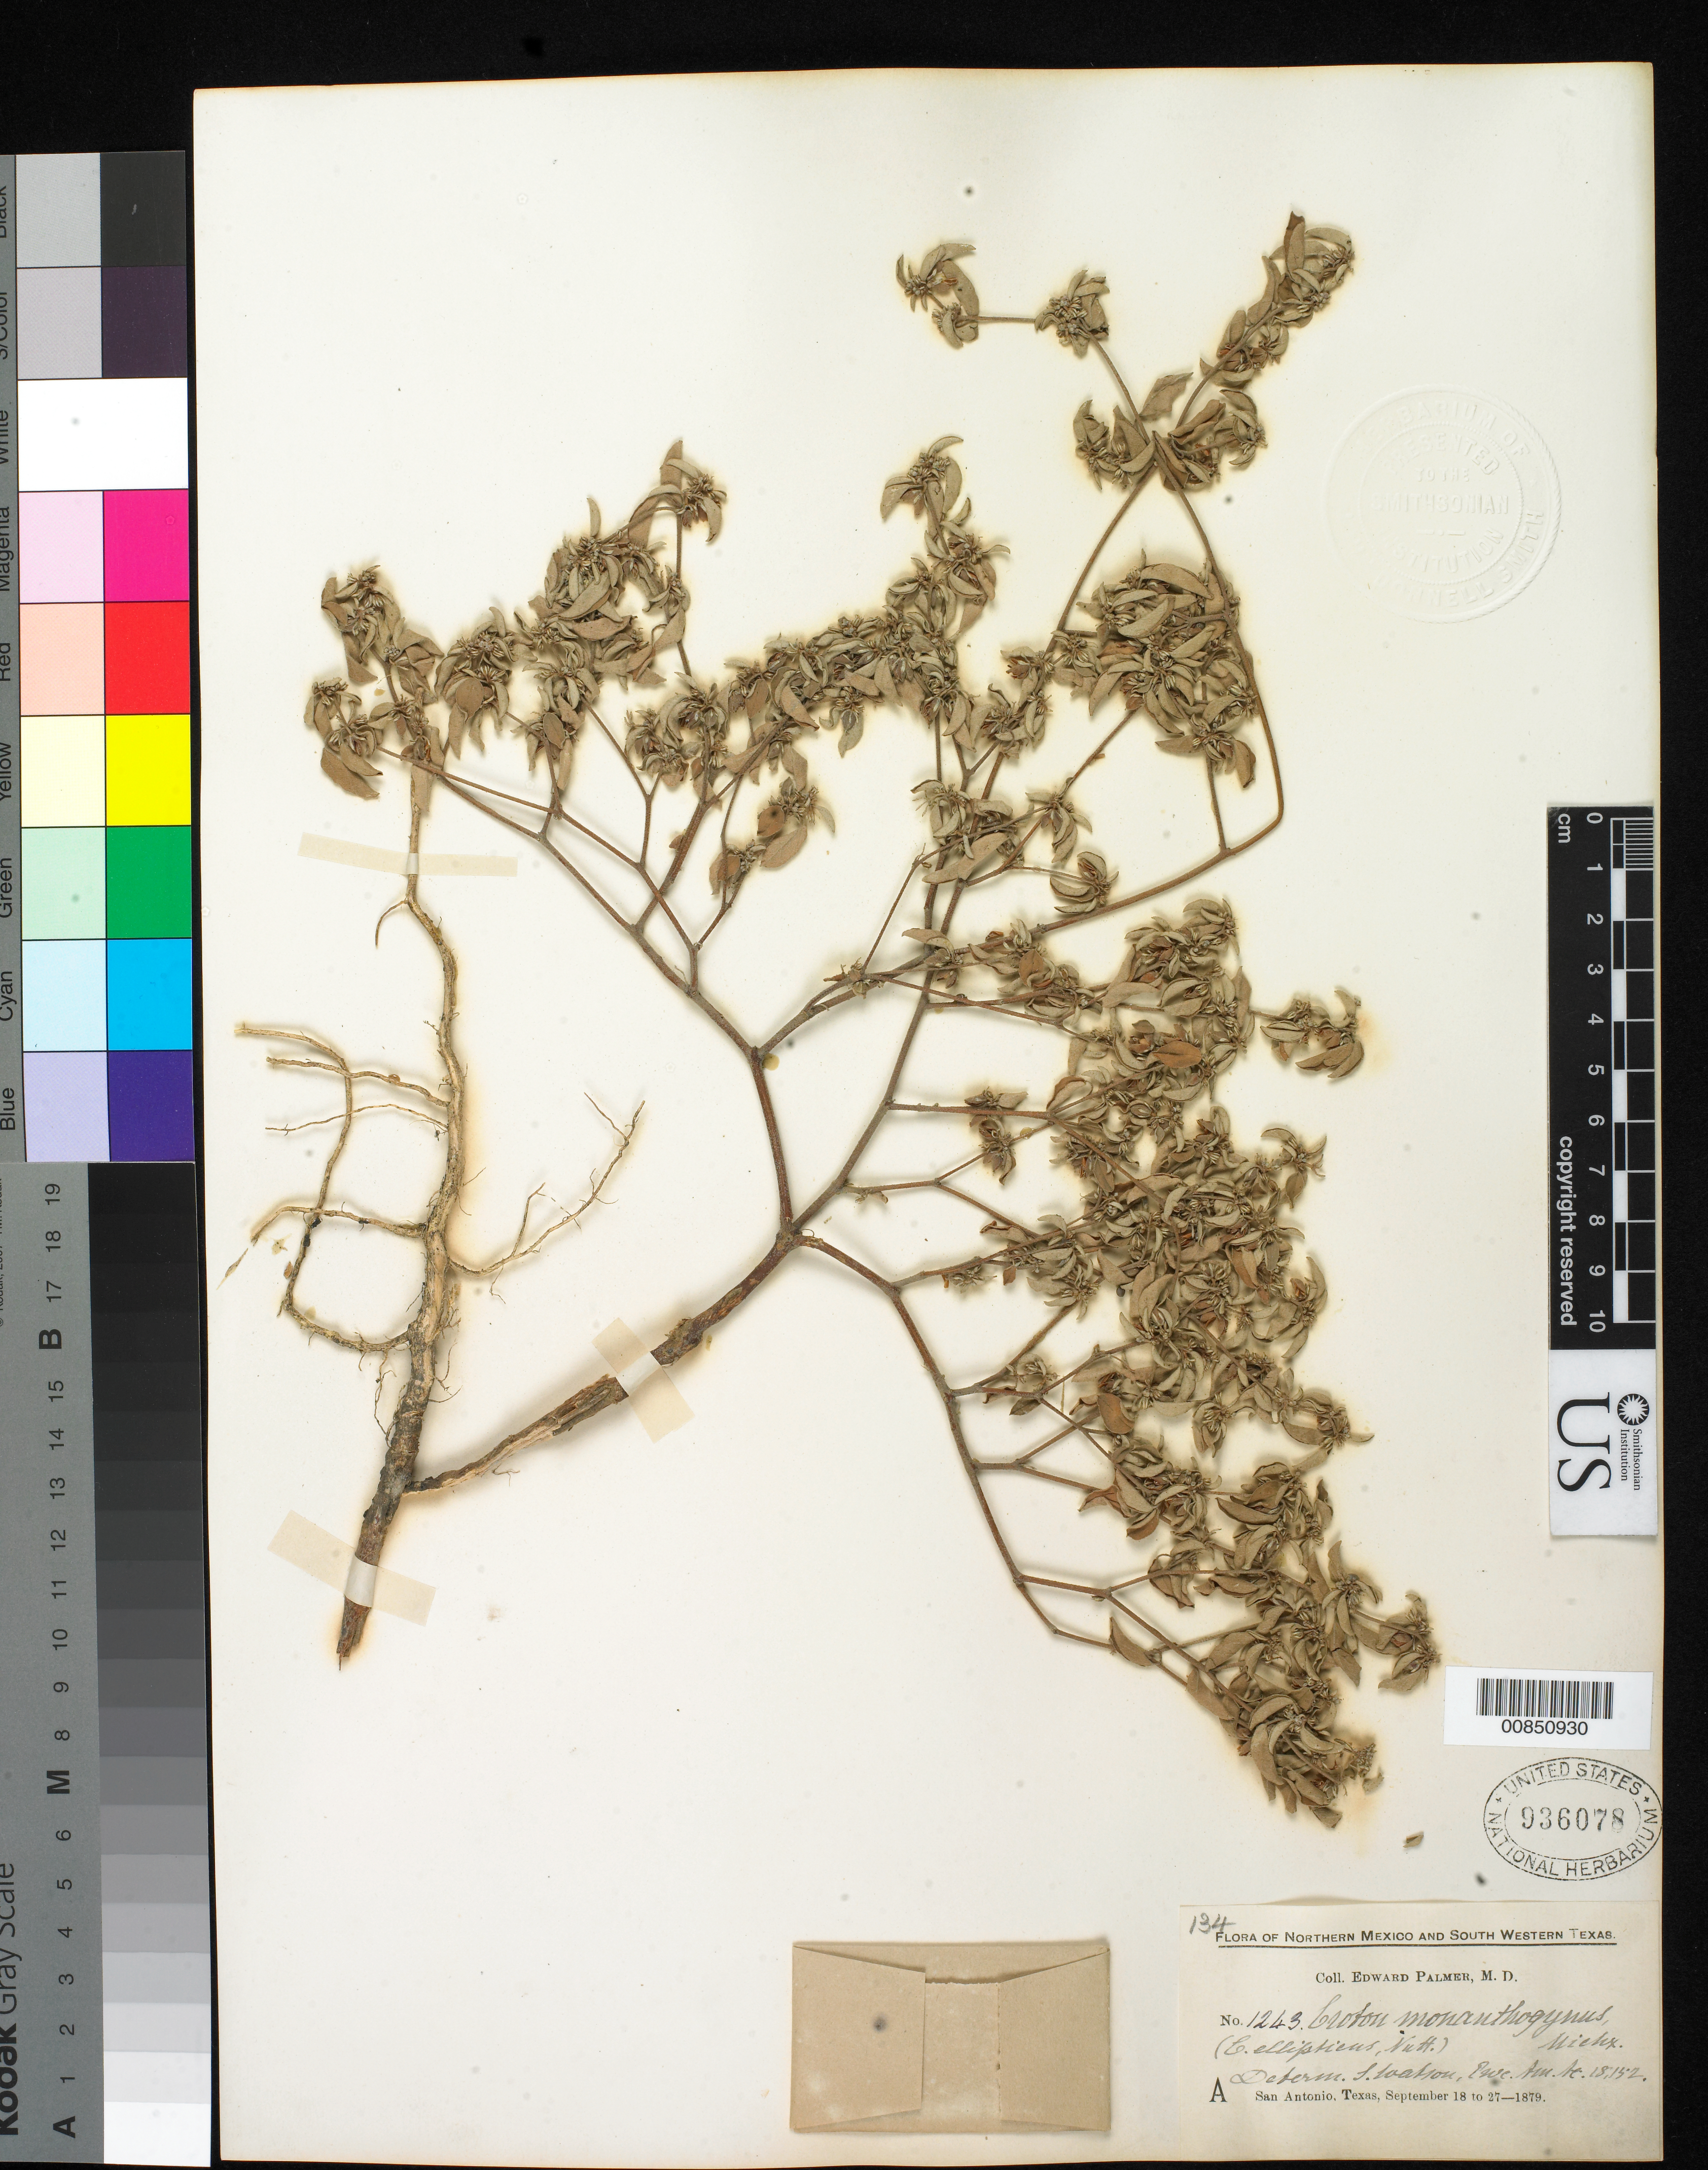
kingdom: Plantae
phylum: Tracheophyta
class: Magnoliopsida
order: Malpighiales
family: Euphorbiaceae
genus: Croton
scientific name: Croton monanthogynus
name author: Michx.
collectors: E. Palmer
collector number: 1243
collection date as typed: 18 Sep 1879 to 27 Sep 1879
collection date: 1879-09-18/1879-09-27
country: United States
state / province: Texas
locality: A. San Antonio, Texas.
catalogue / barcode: US 936078